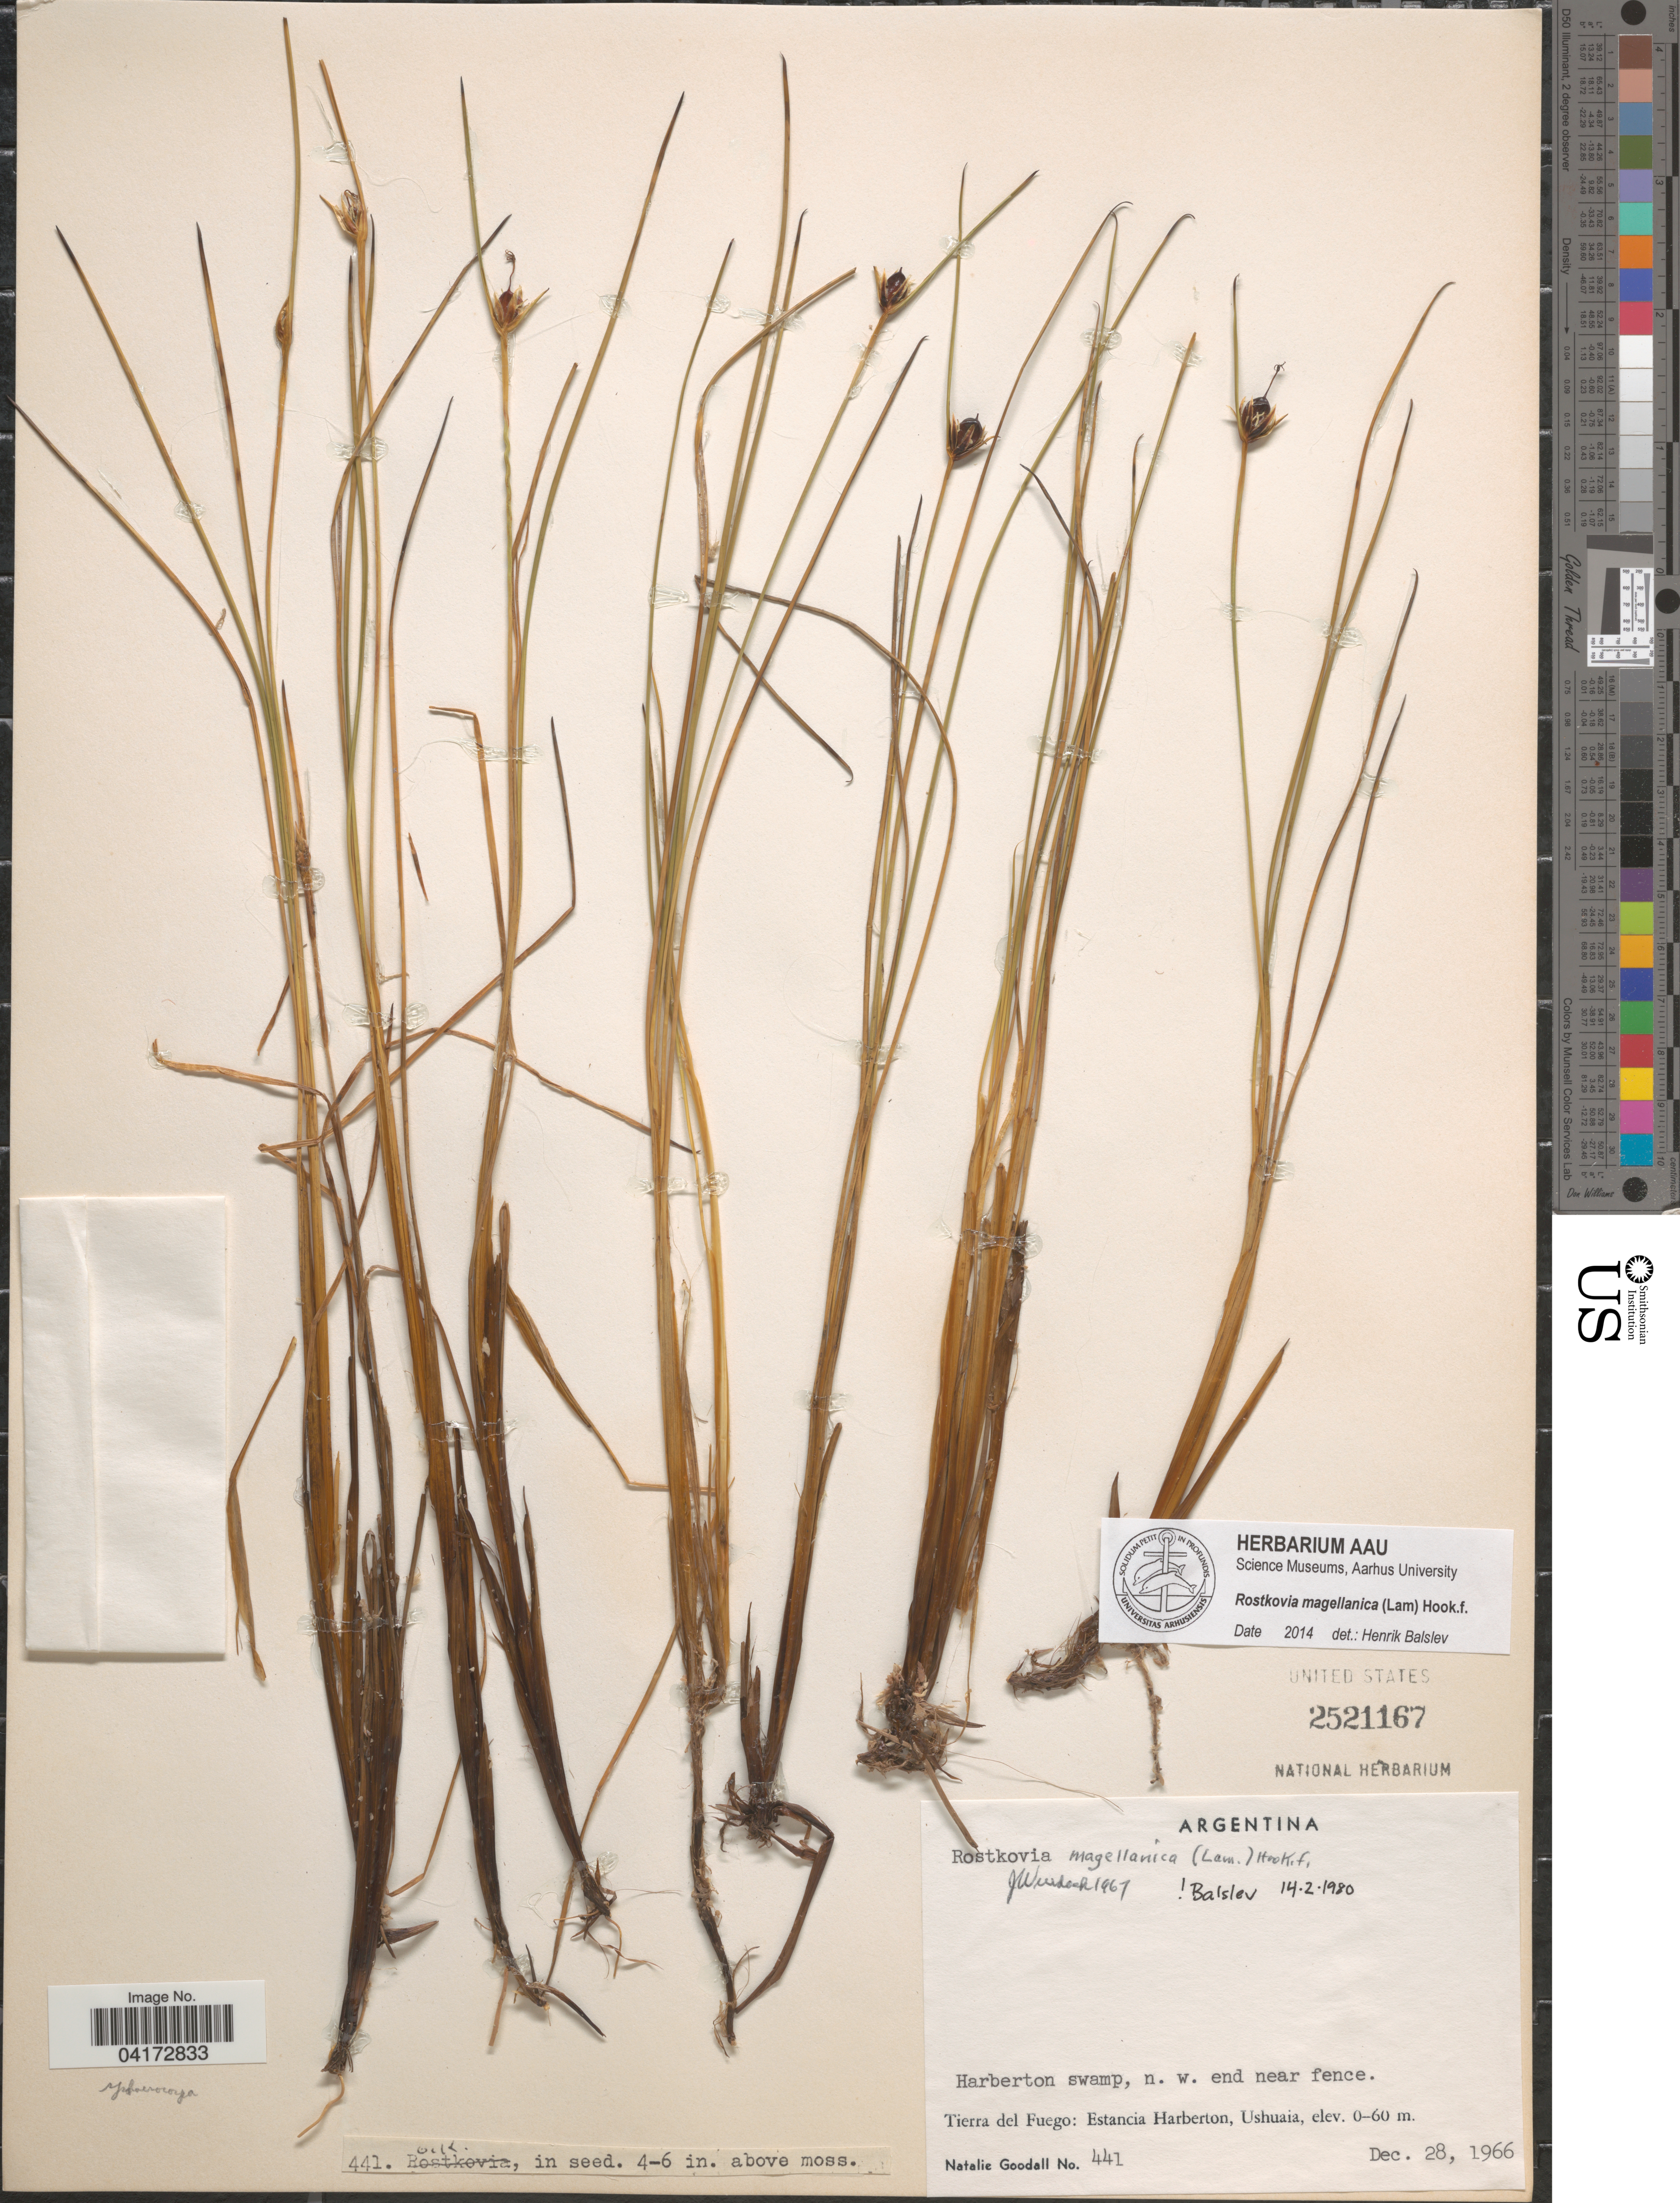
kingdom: Plantae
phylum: Tracheophyta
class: Liliopsida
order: Poales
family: Juncaceae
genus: Rostkovia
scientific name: Rostkovia magellanica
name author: (Lam.) Hook. f.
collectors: N. Goodall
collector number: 441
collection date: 1966-12-28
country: Argentina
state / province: Tierra del Fuego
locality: Harberton swamp, n. w. end near fence. Estancia Harberton, Ushuaia.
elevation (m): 0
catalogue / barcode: US 2521167